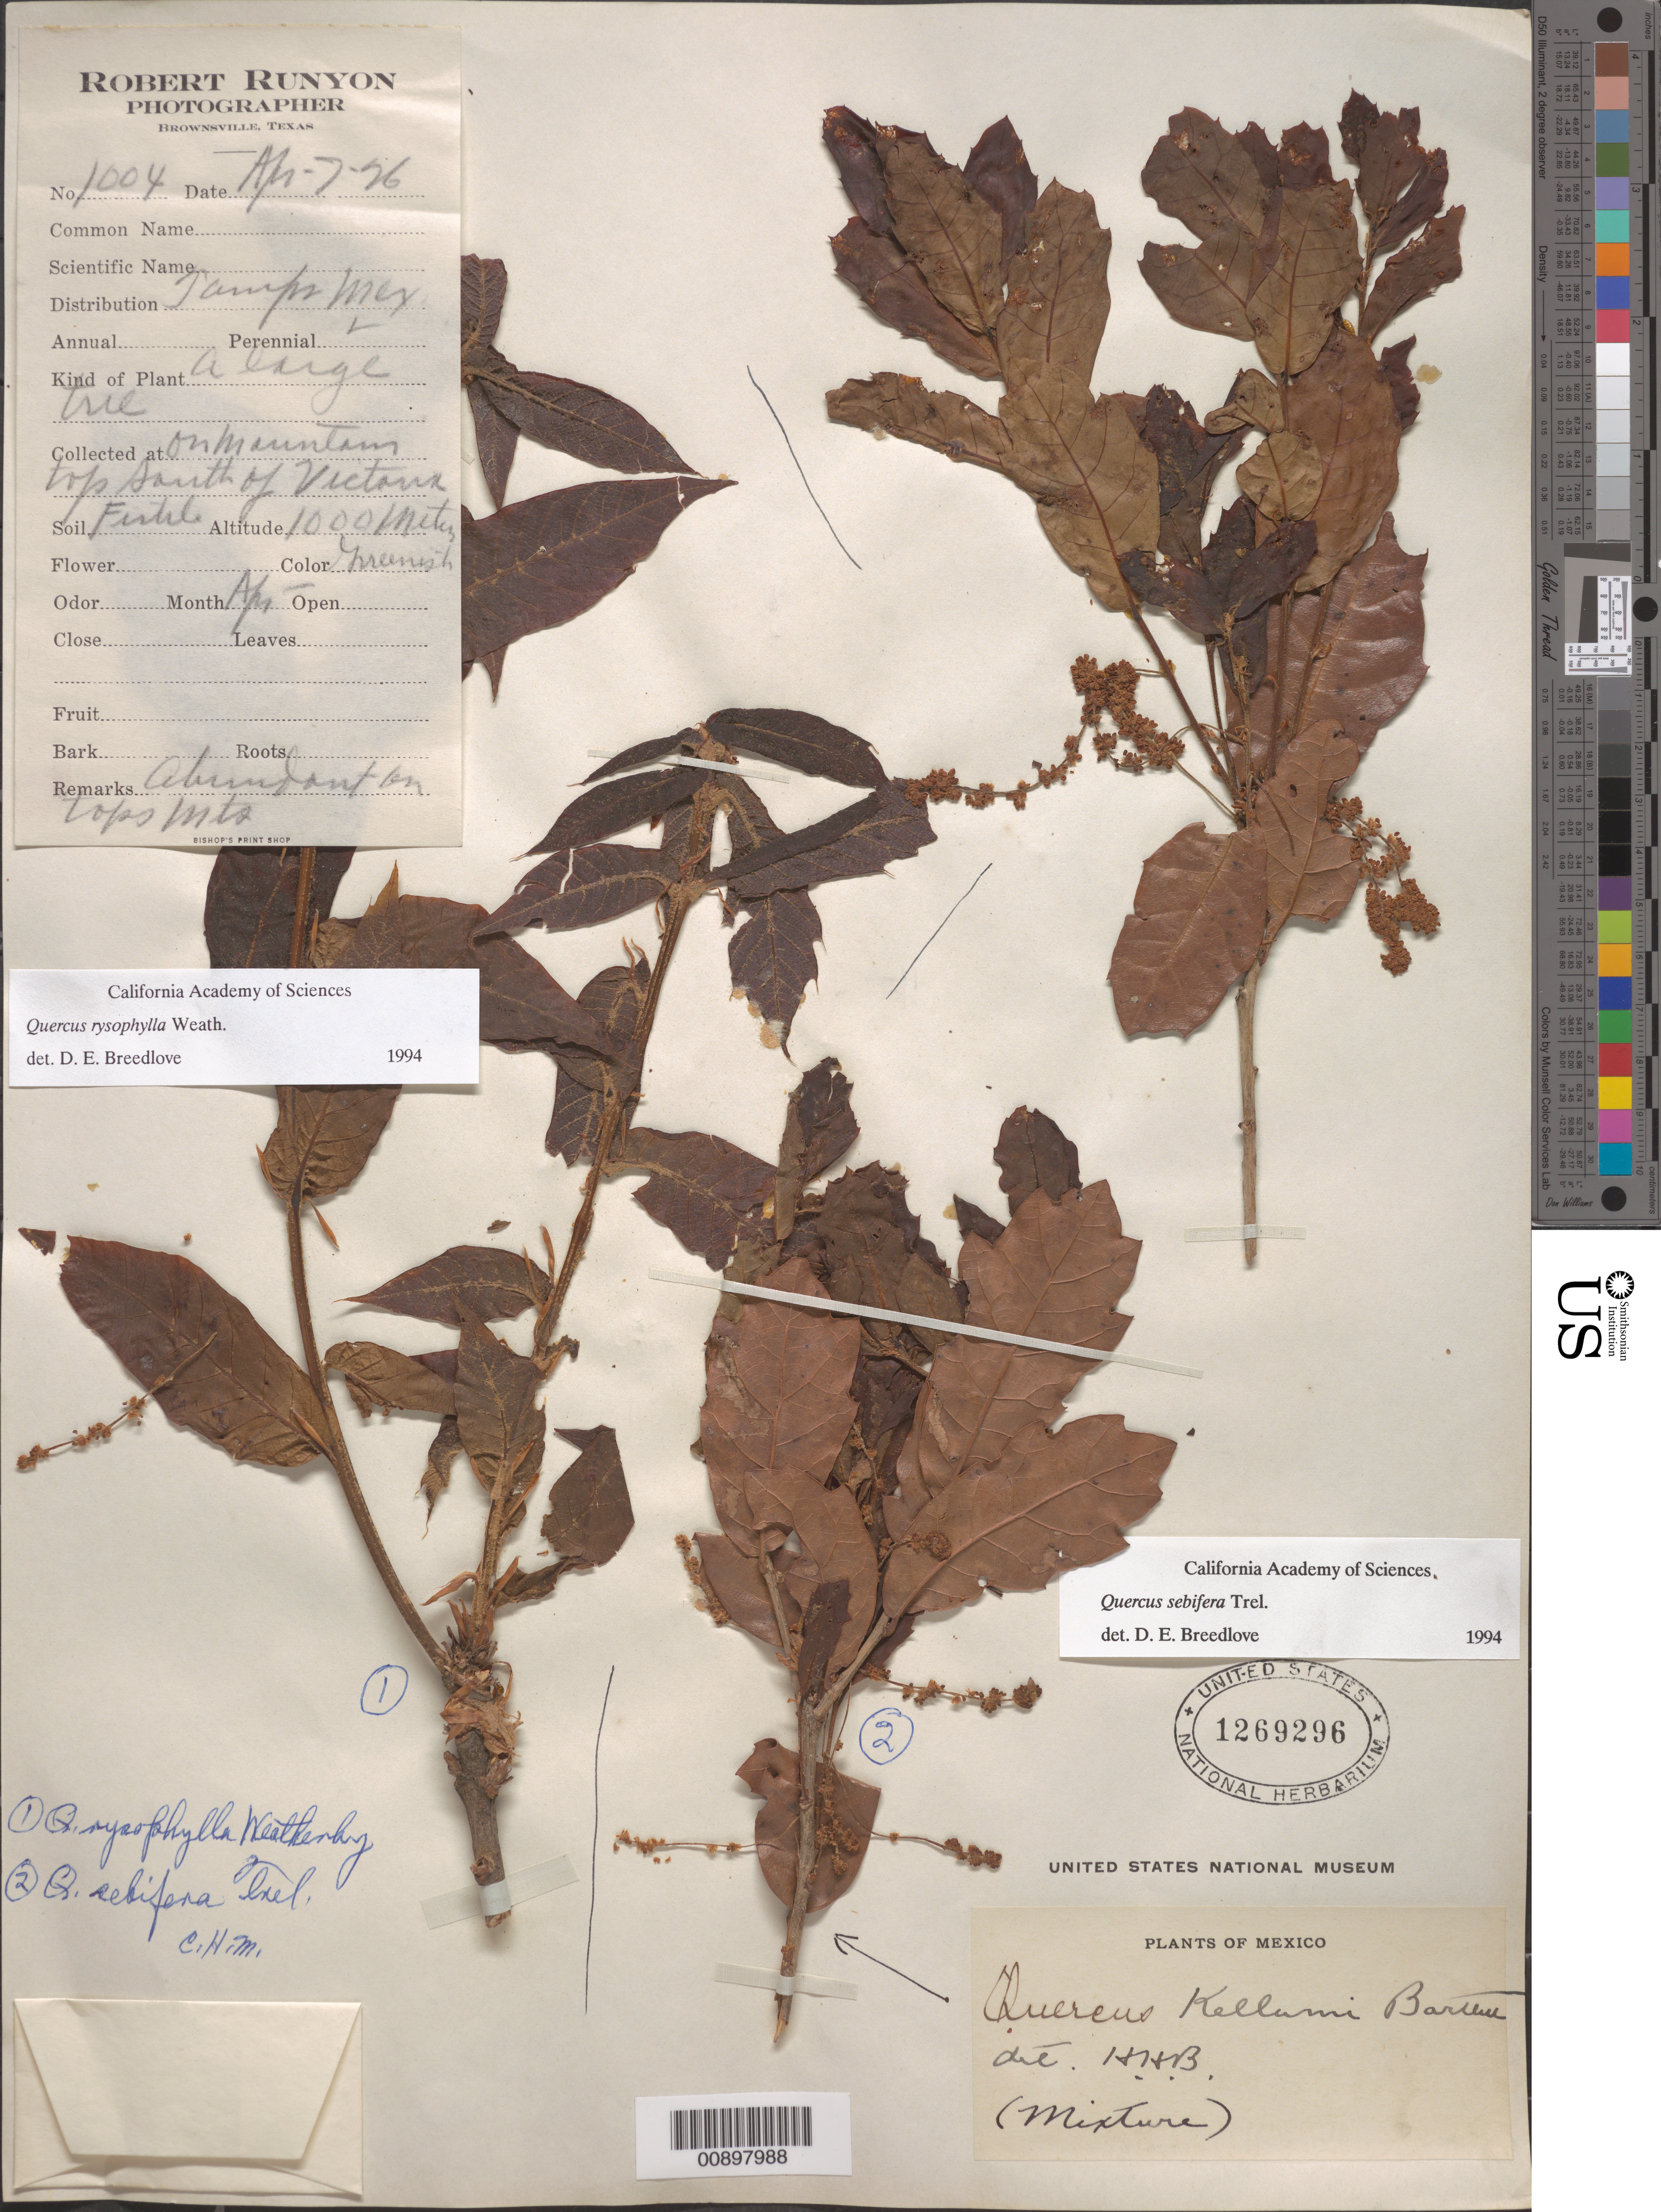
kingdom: Plantae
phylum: Tracheophyta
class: Magnoliopsida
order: Fagales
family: Fagaceae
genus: Quercus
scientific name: Quercus sebifera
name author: Trel.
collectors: R. Runyon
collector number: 1004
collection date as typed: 07 Apr 1926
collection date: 1926-04-07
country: Mexico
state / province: Tamaulipas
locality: South of Victoria, Tamaulipas.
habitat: On mountain top. Soil fertile.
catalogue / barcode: US 1269296